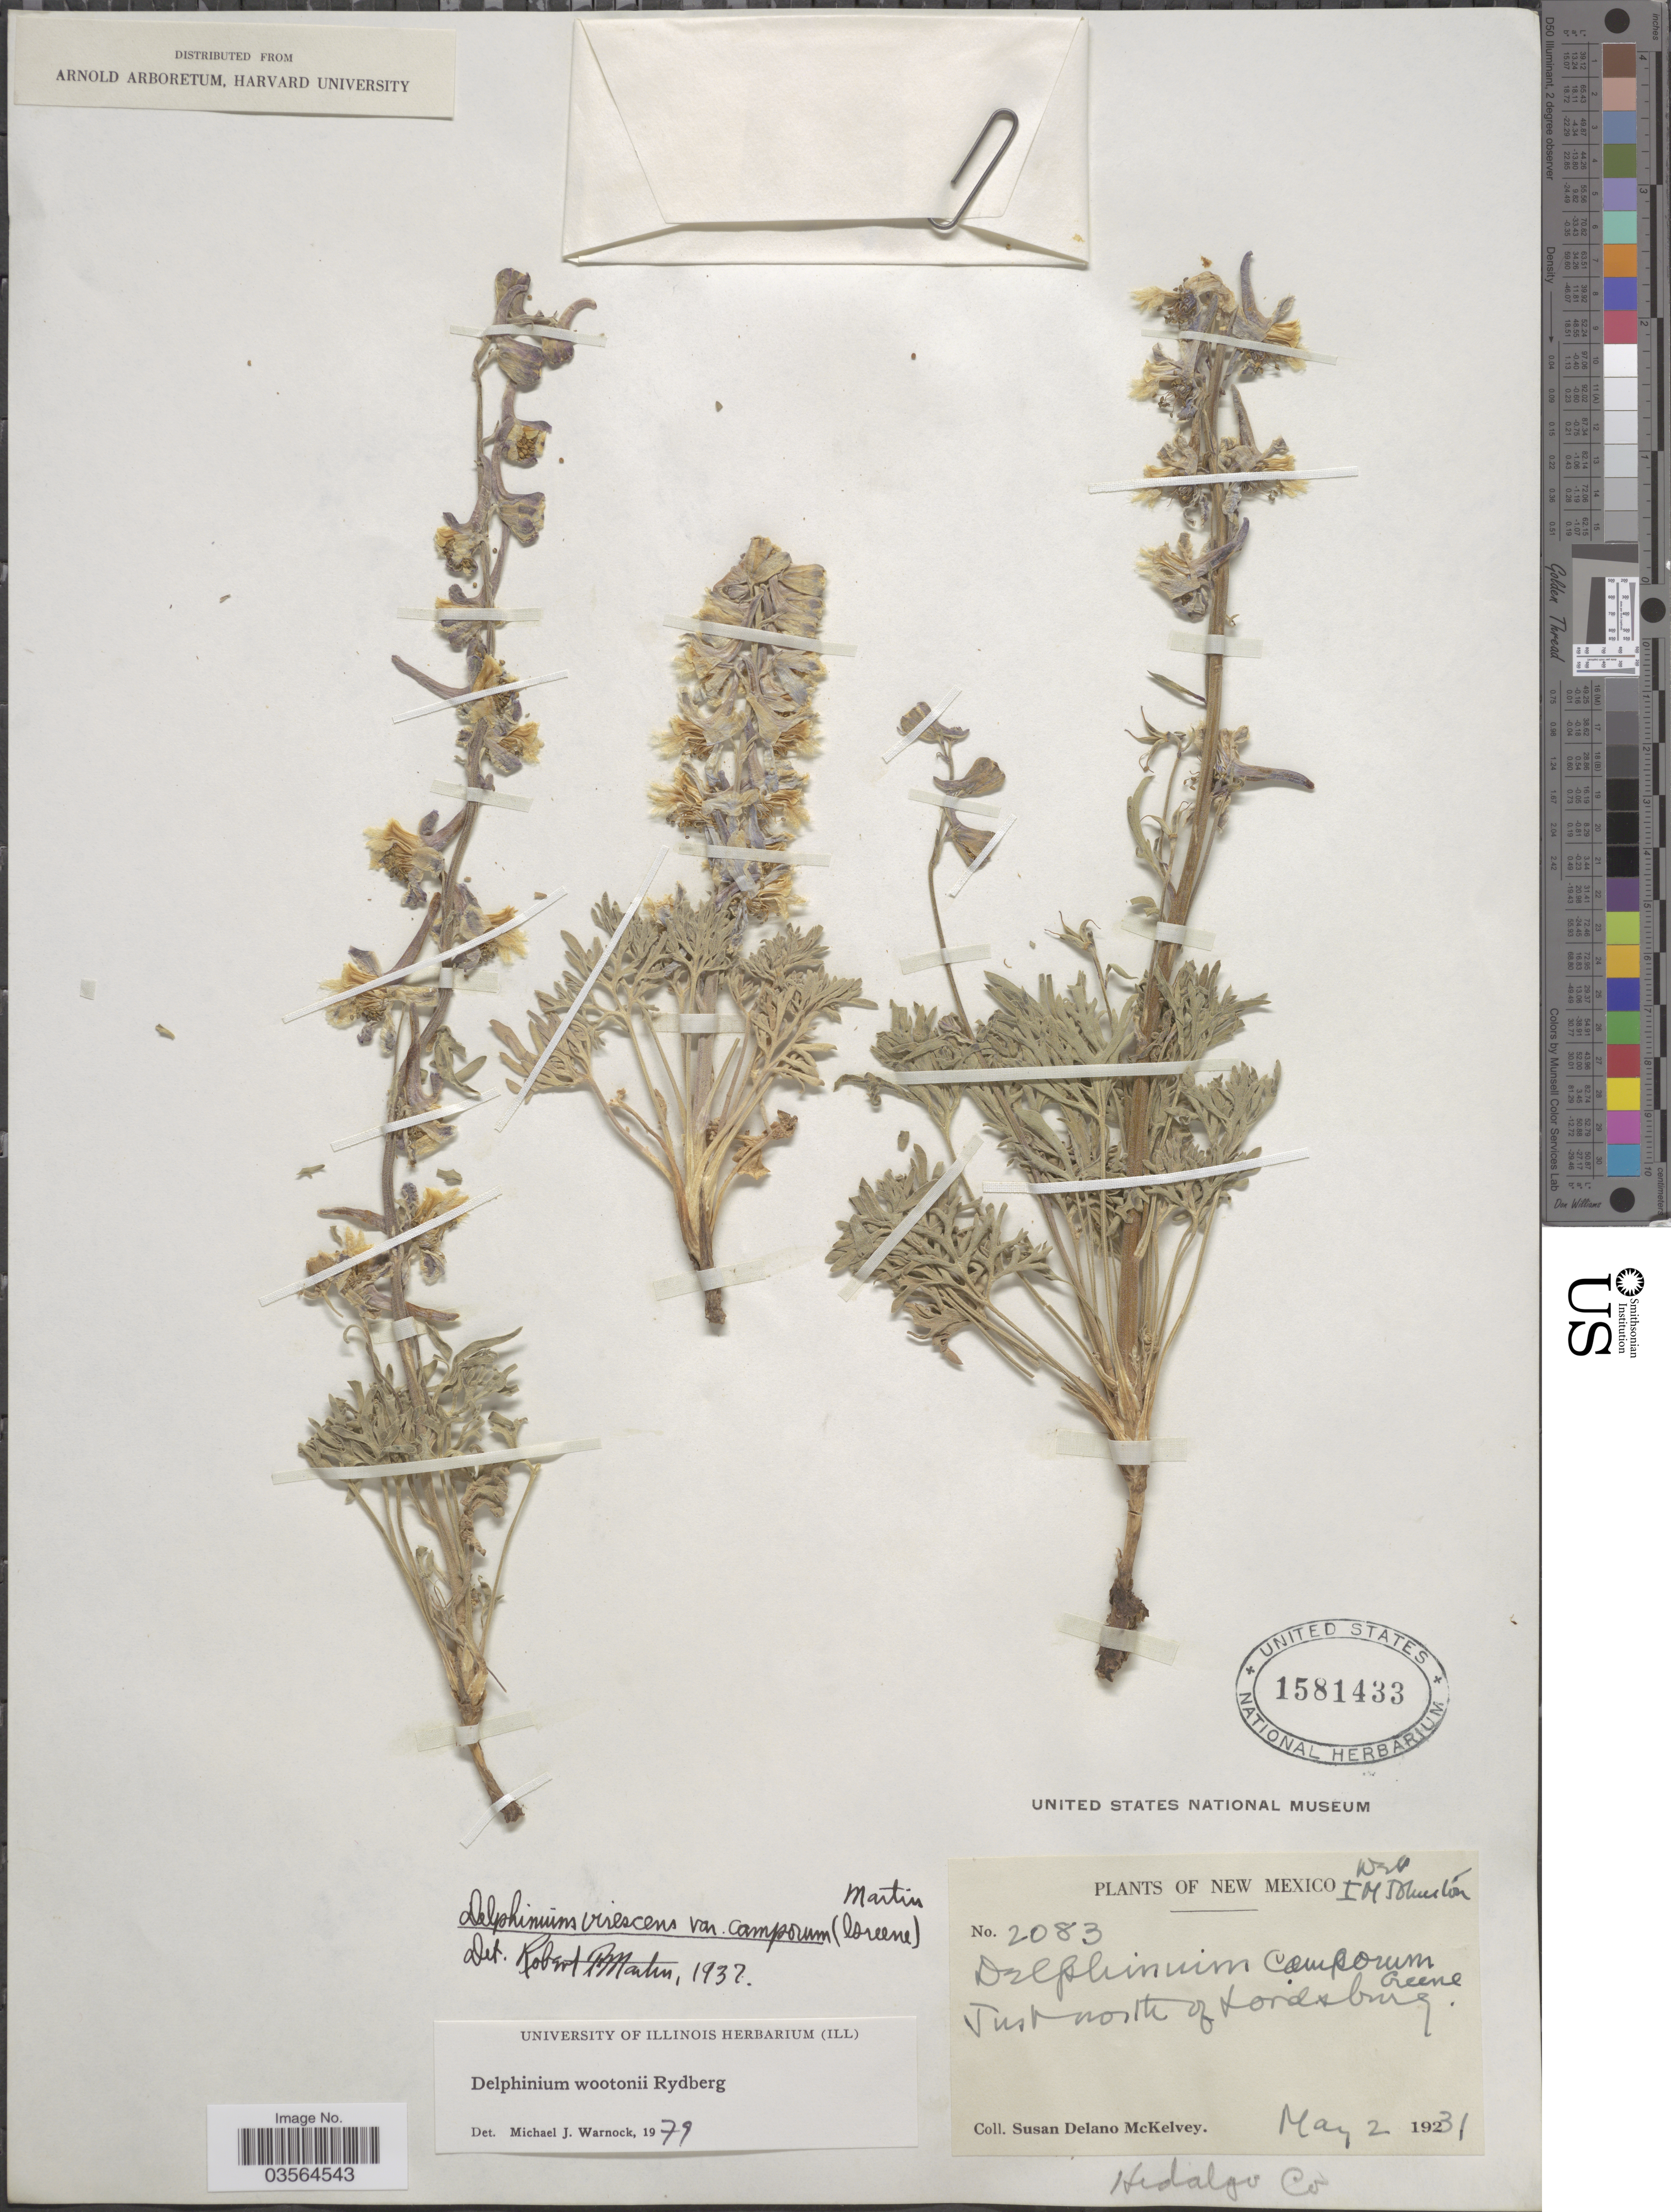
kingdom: Plantae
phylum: Tracheophyta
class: Magnoliopsida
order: Ranunculales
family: Ranunculaceae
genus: Delphinium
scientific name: Delphinium wootonii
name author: Rydb.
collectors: S. A. McKelvey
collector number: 2083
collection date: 1931-05-02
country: United States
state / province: New Mexico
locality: Just north of Lordsburg. Hidalgo Co.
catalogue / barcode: US 1581433